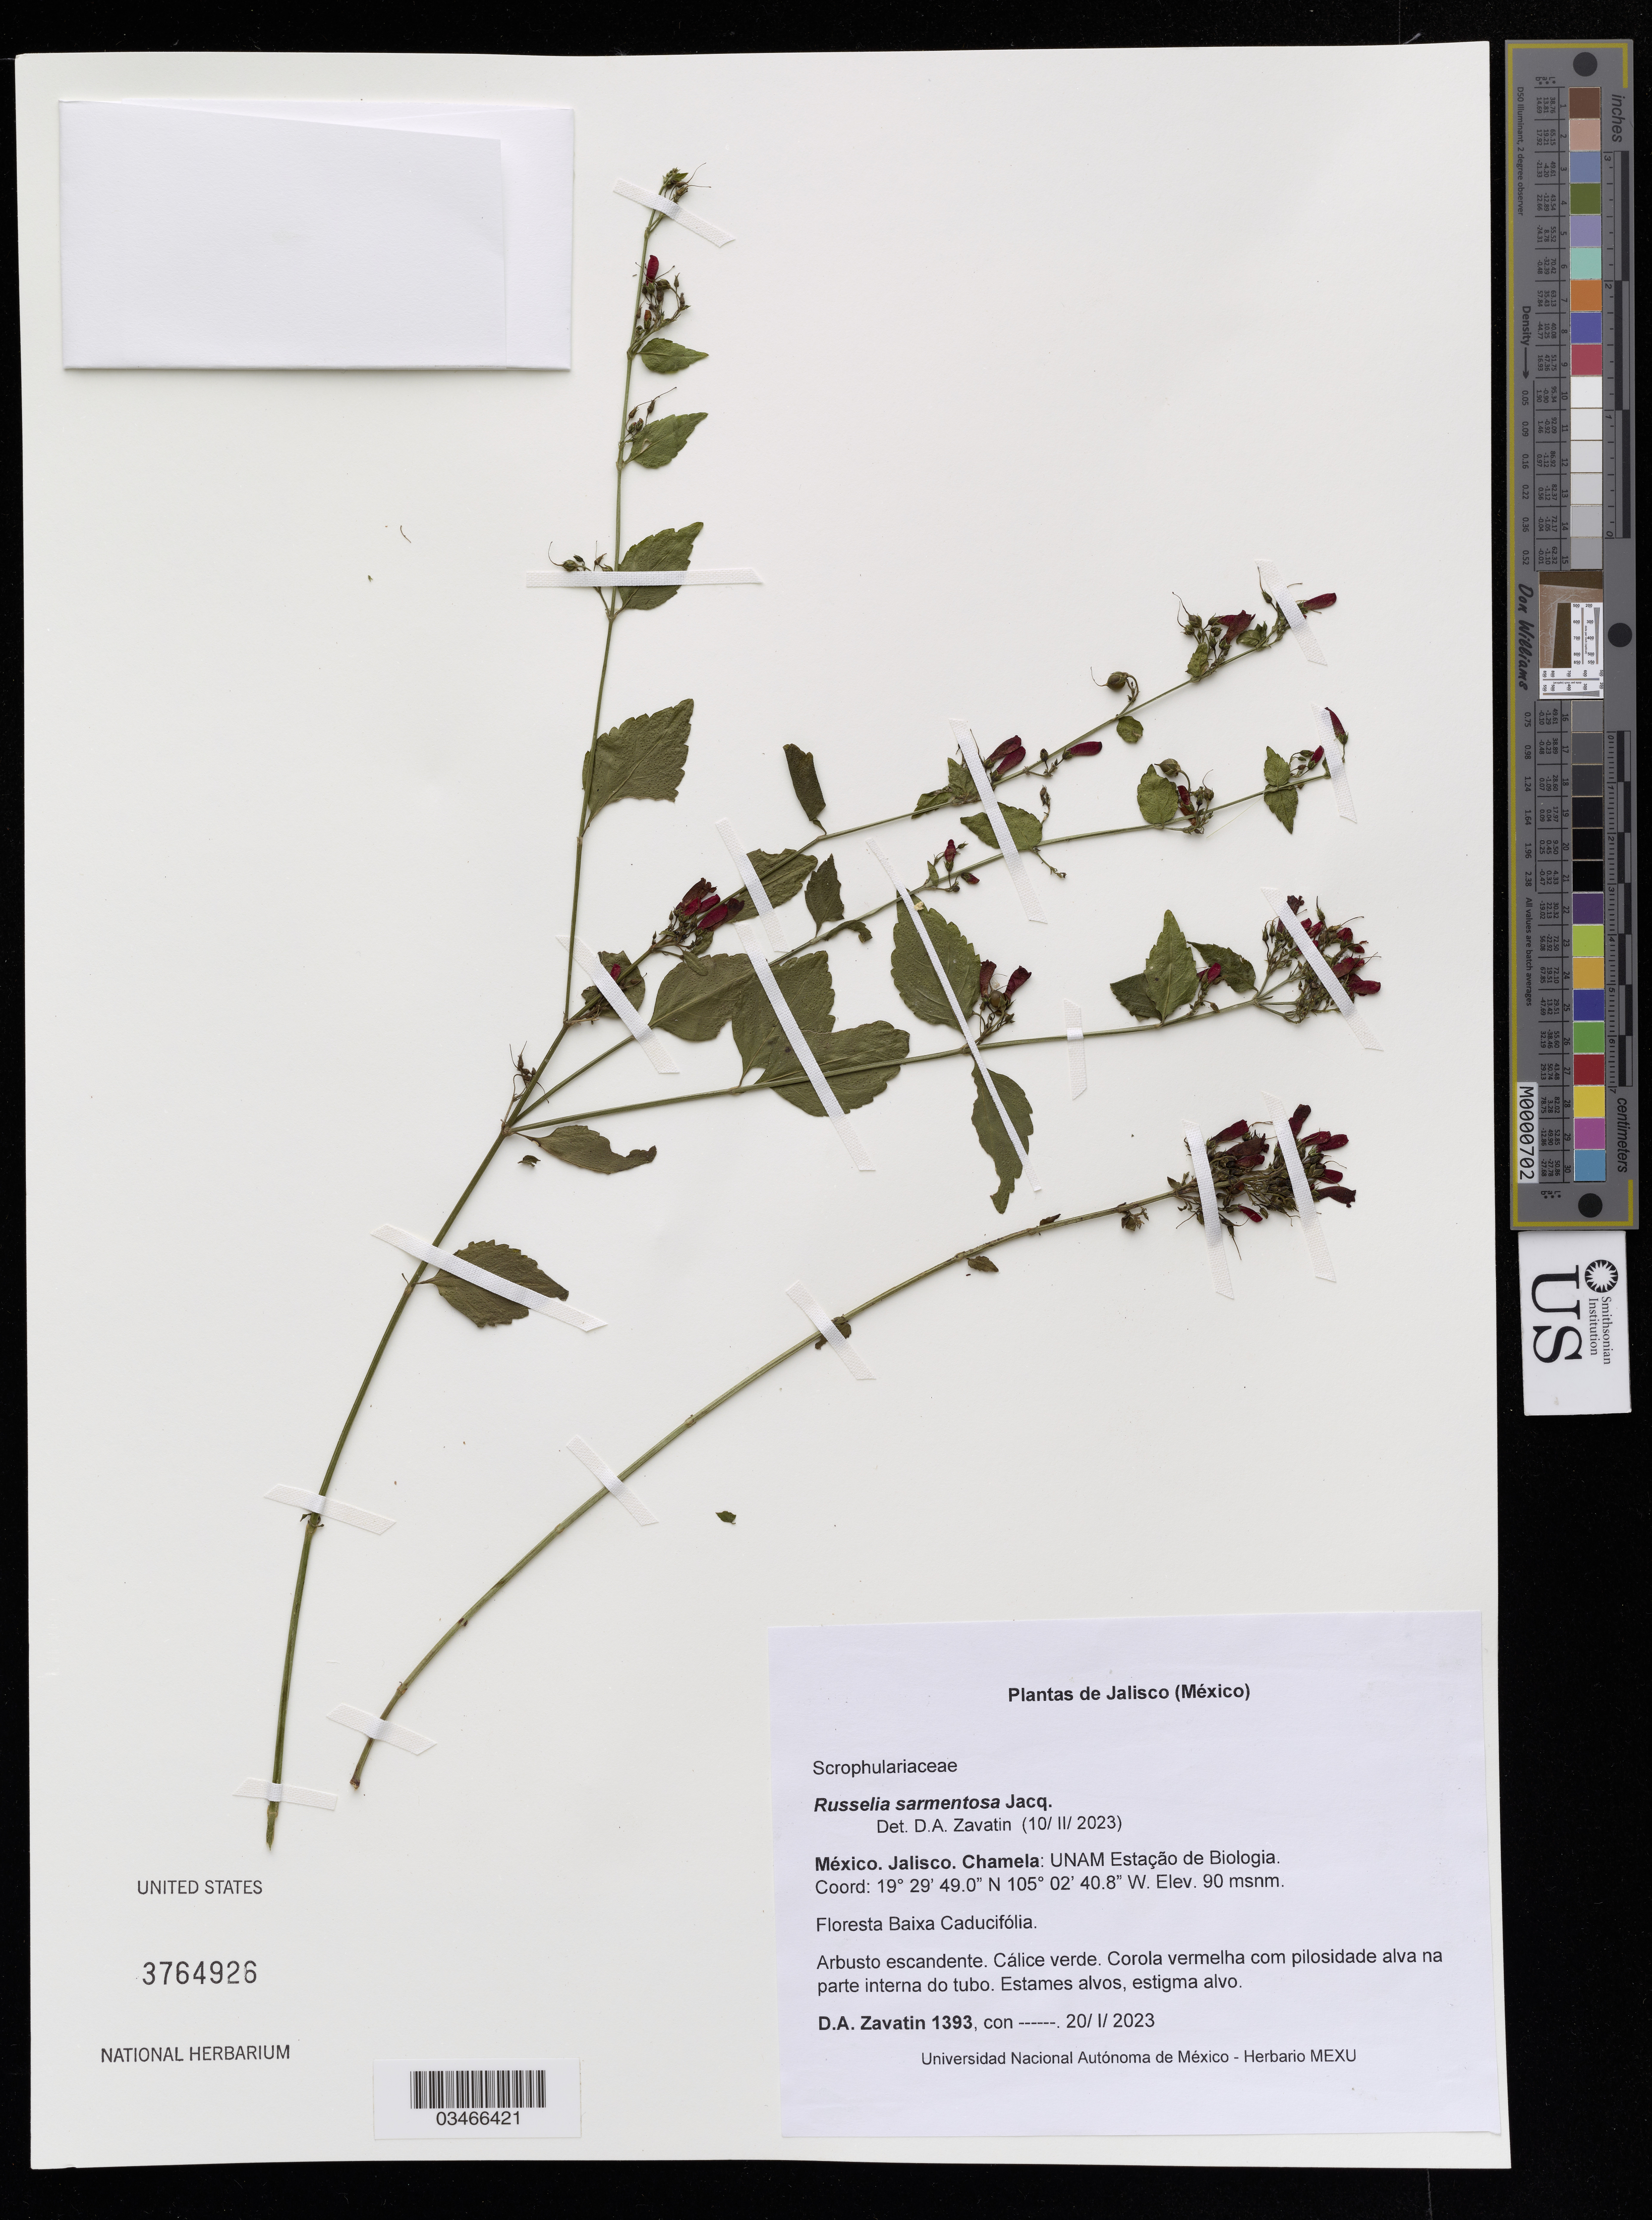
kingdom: Plantae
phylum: Tracheophyta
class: Magnoliopsida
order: Lamiales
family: Plantaginaceae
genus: Russelia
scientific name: Russelia sarmentosa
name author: Jacq.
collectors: D. Zavatin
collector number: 1393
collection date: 2023-01-20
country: Mexico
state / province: Jalisco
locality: Chamela: UNAM Estação de Biologia.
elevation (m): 90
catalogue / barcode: US 3764926